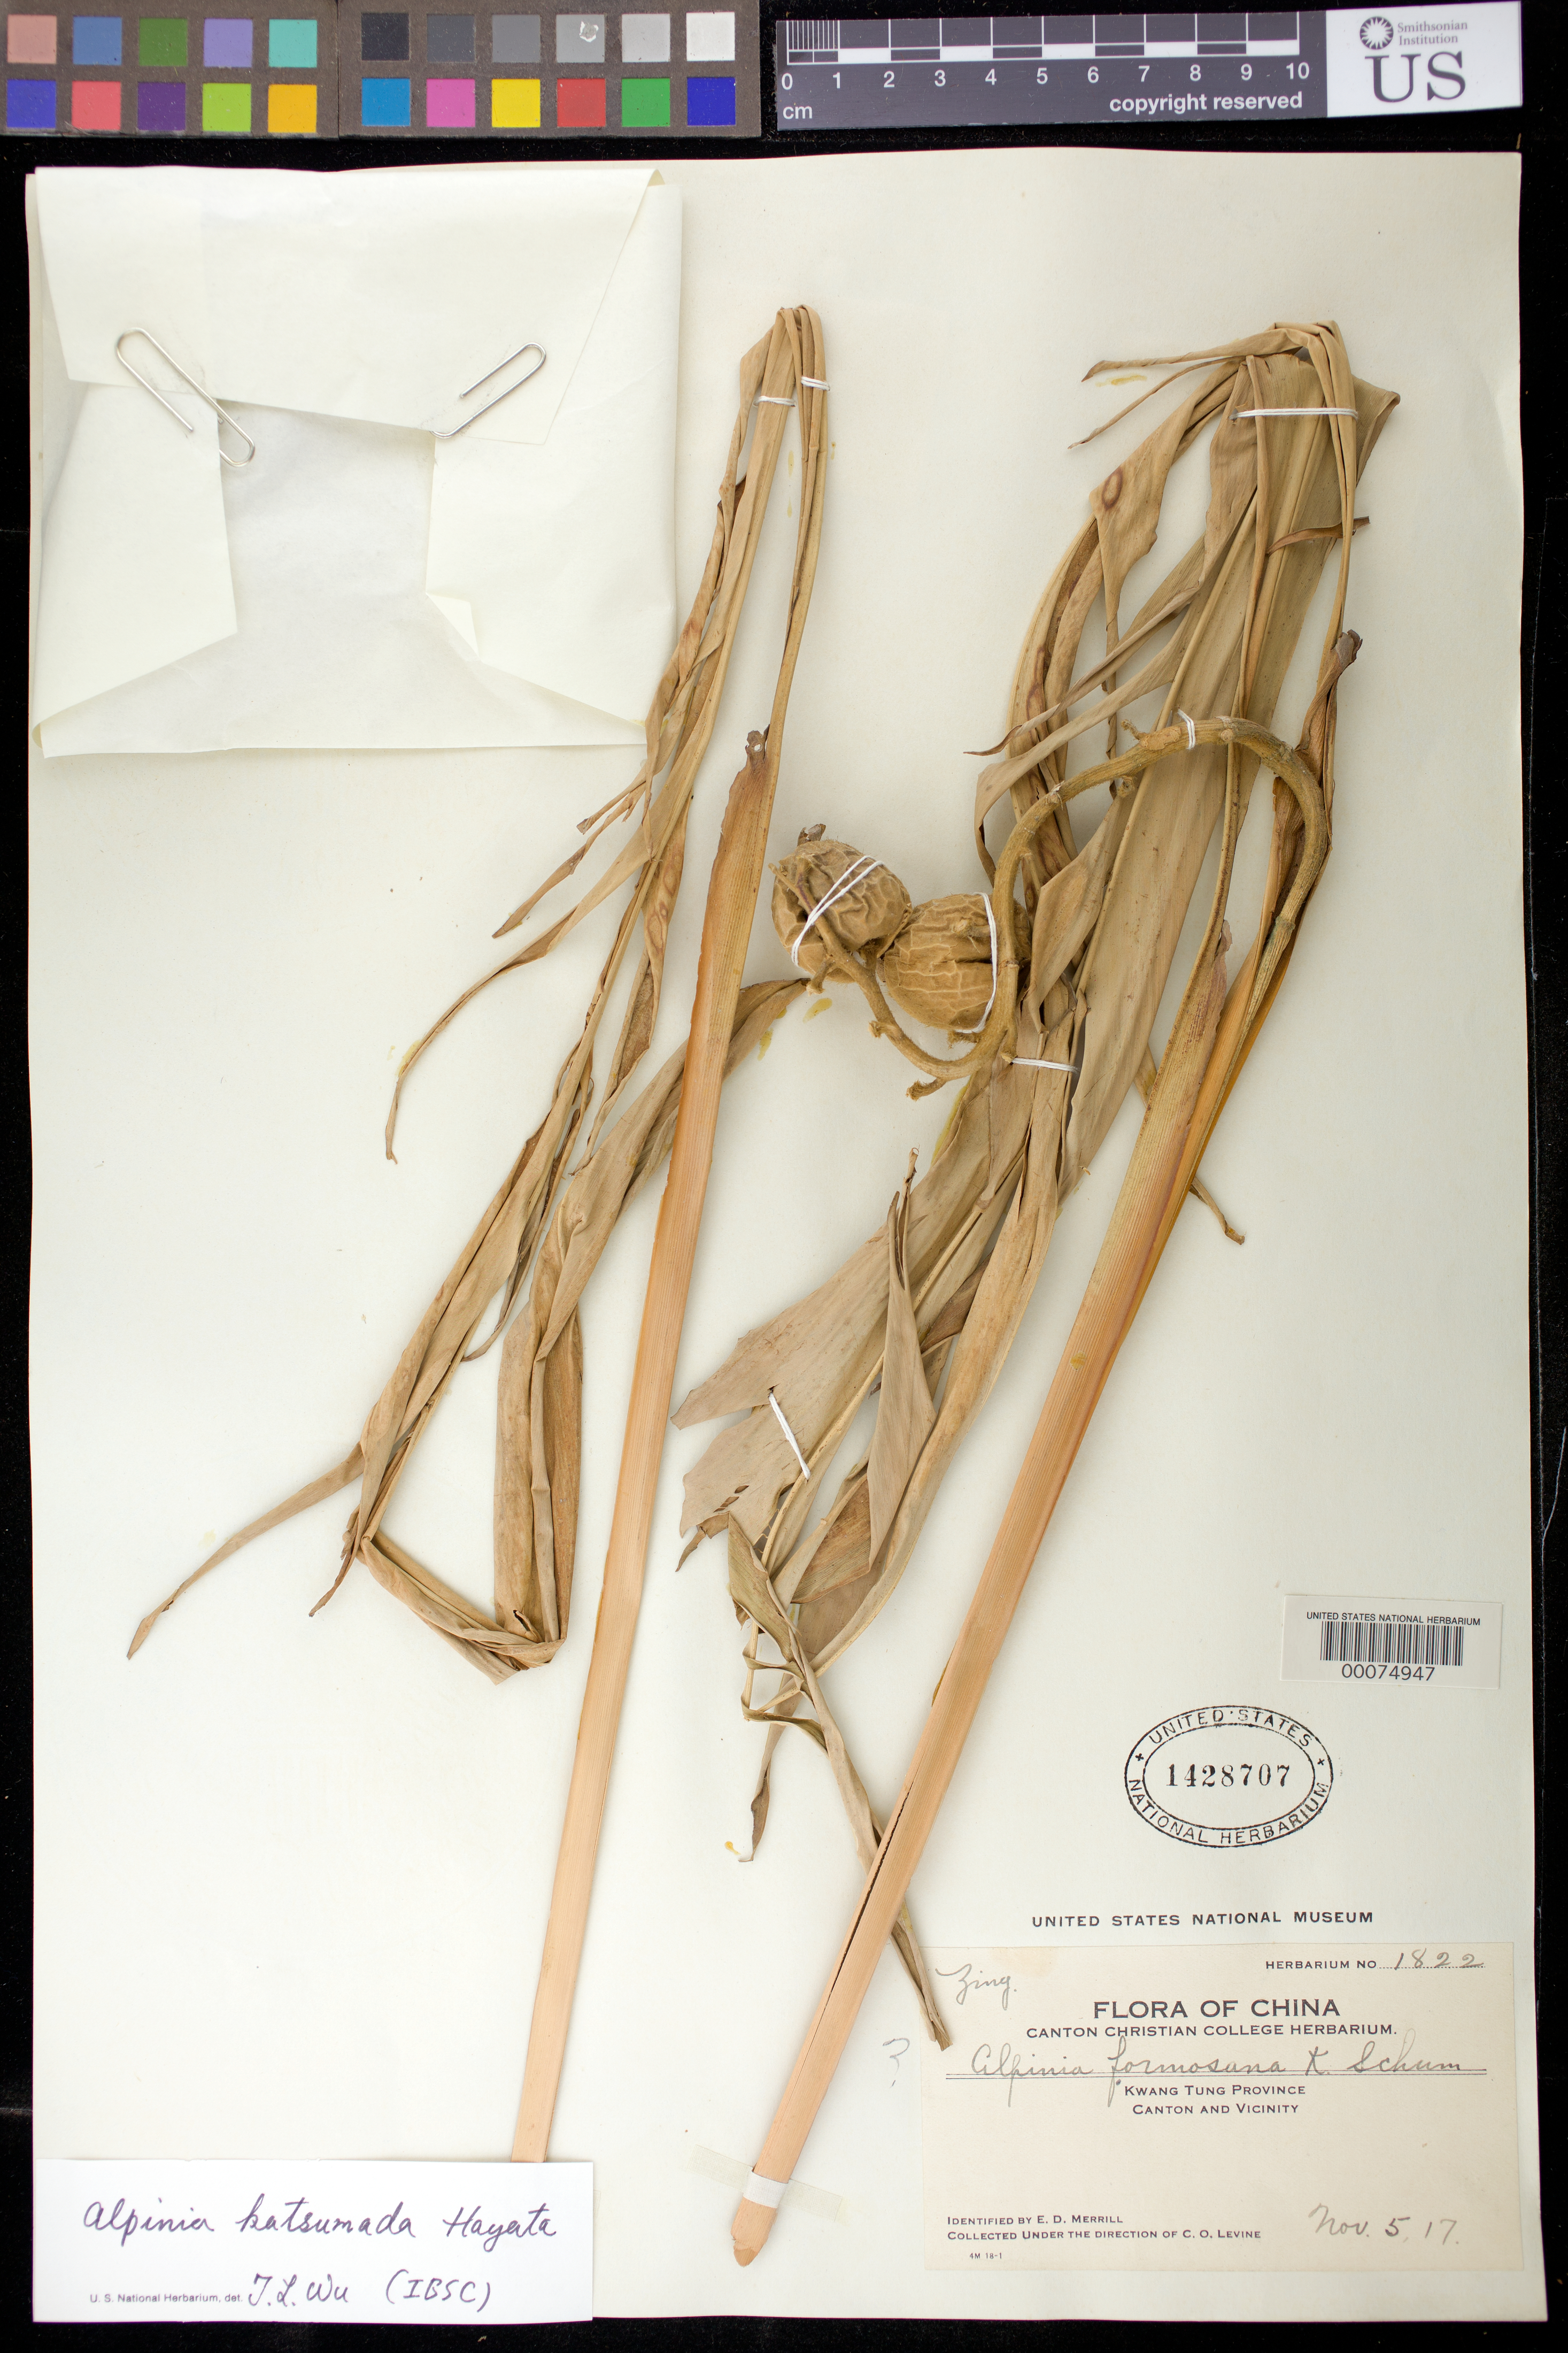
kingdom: Plantae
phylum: Tracheophyta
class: Liliopsida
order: Zingiberales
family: Zingiberaceae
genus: Alpinia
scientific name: Alpinia katsumadai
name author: Hayata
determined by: Wu, Te-Ling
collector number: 1822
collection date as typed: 05 Nov 1917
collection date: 1917-11-05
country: China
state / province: Guangdong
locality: Kwang tung prov, canton and vicinity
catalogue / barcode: US 1428707